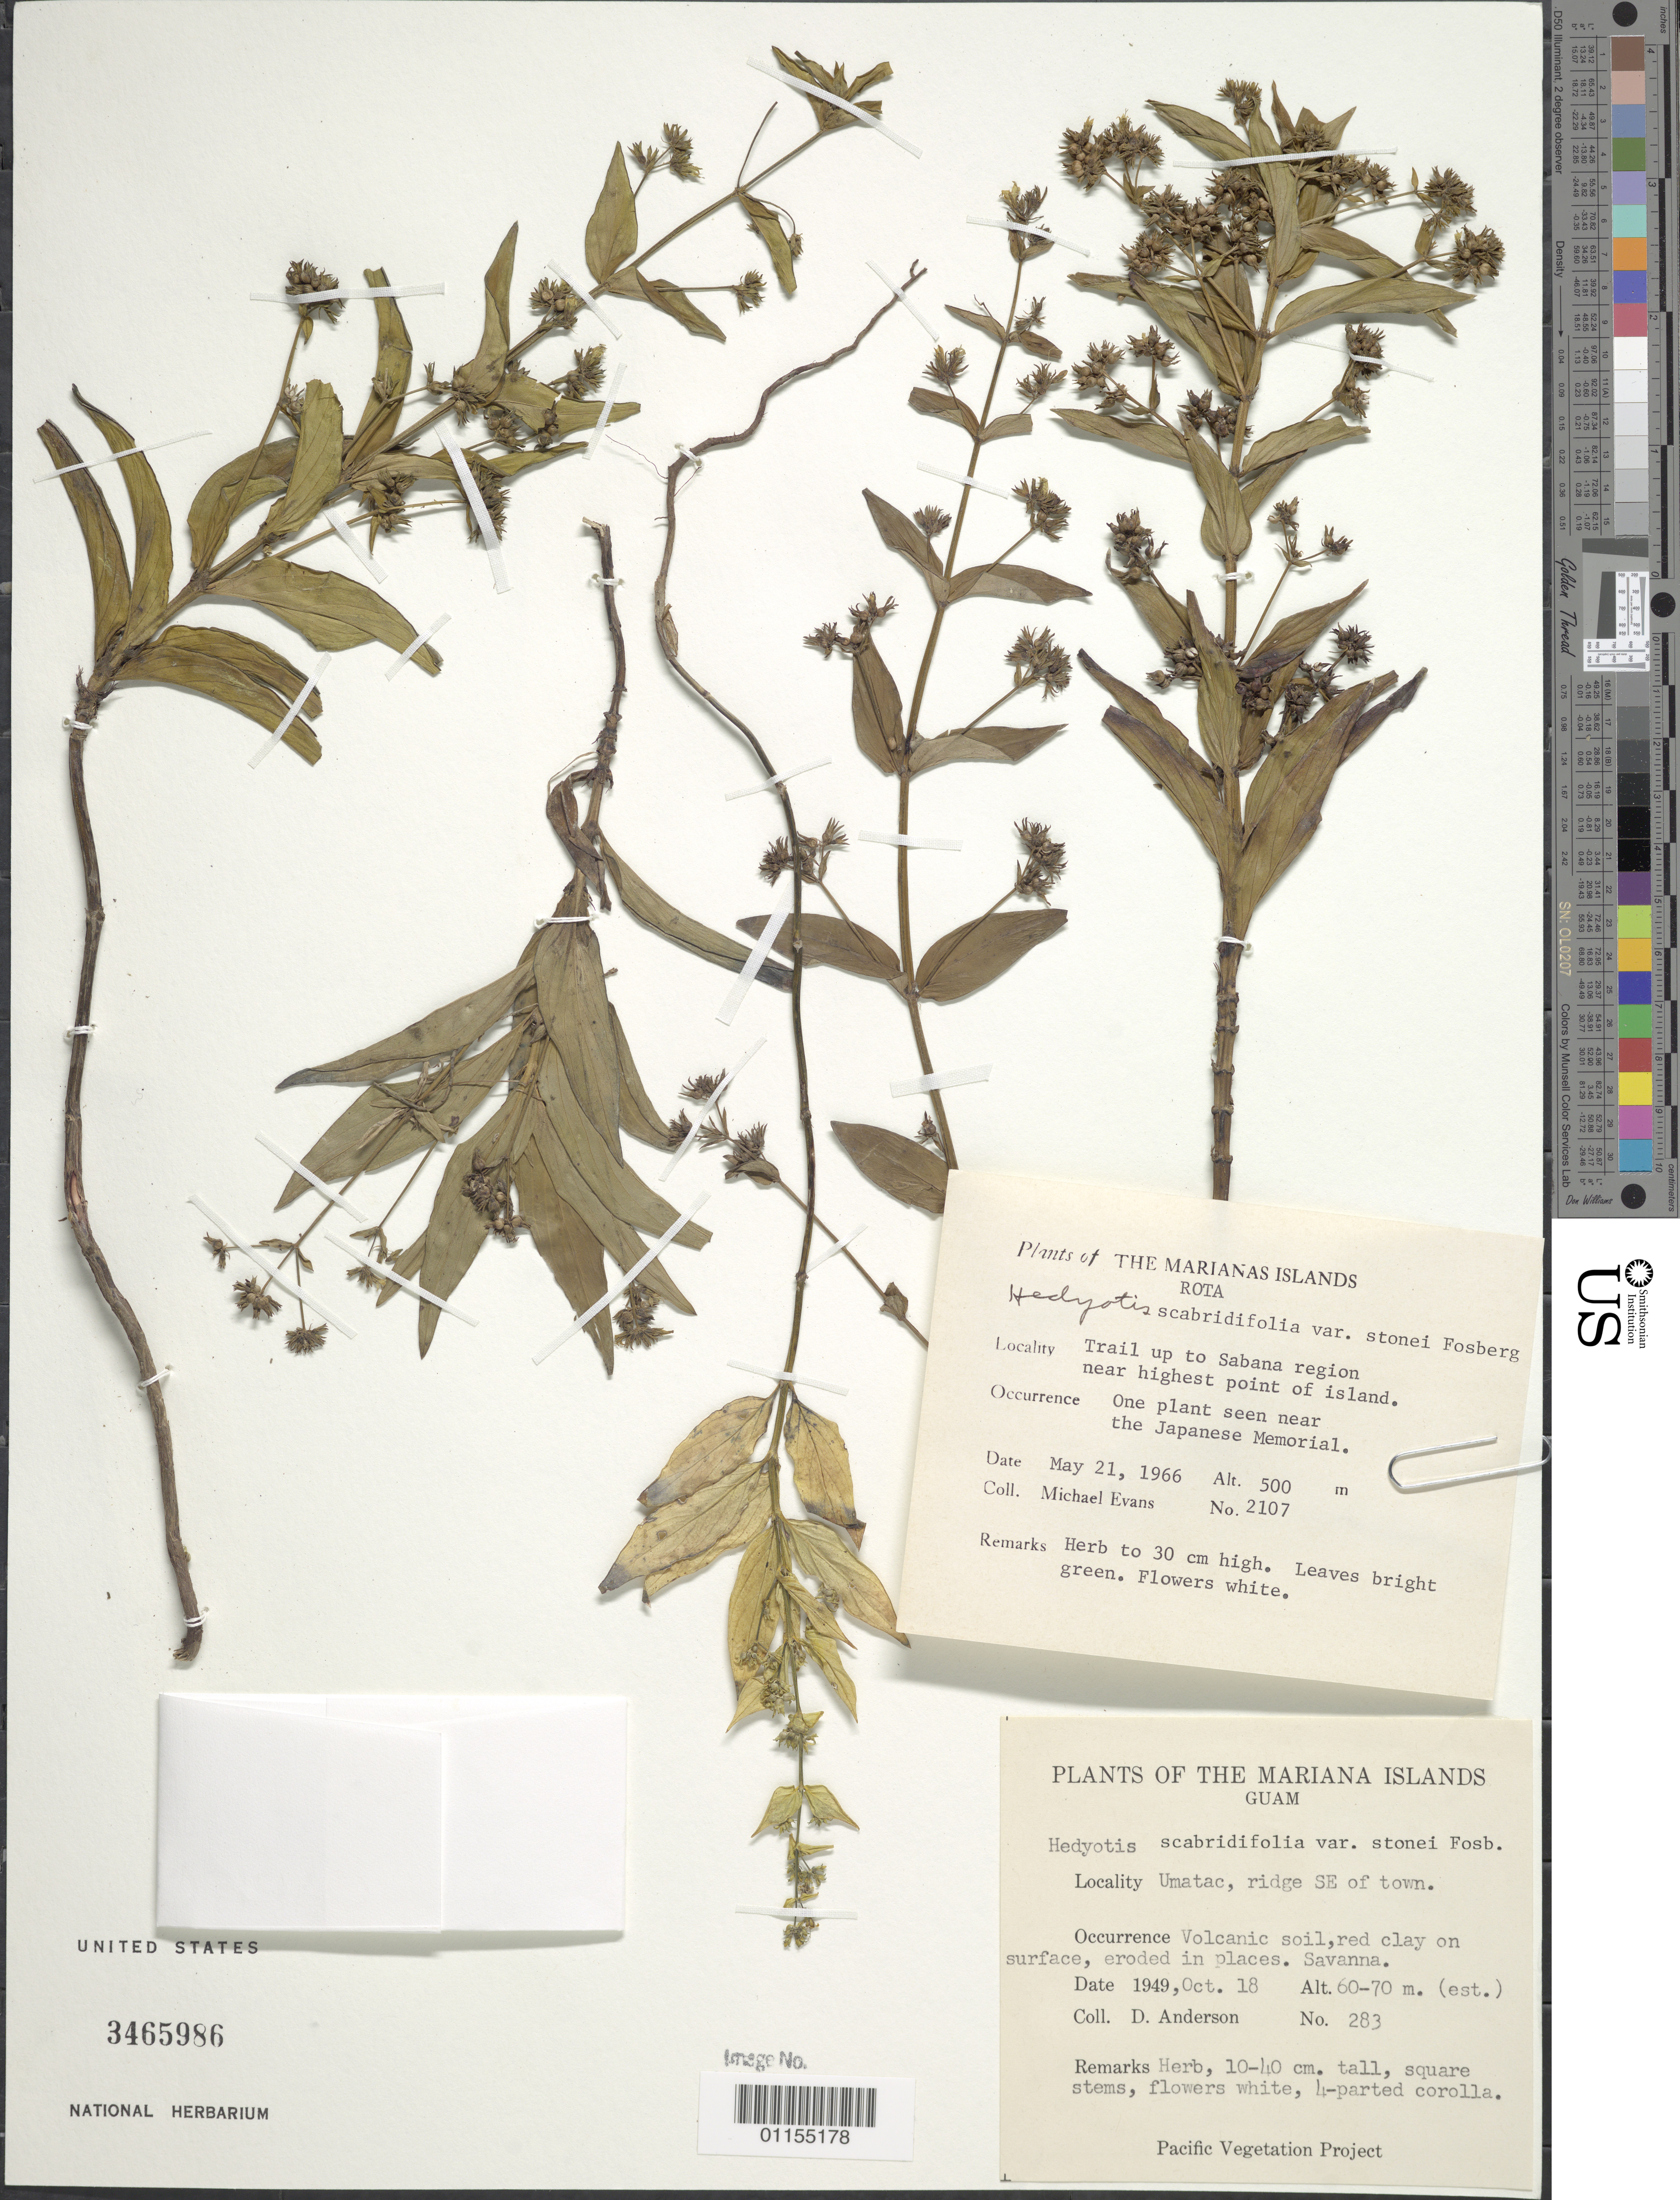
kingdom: Plantae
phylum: Tracheophyta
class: Magnoliopsida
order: Gentianales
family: Rubiaceae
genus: Hedyotis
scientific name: Hedyotis scabridifolia var. stonei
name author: Fosberg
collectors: D. Anderson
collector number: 283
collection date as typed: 18 Oct 1949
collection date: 1949-10-18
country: Guam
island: Guam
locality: Umatac. Ridge SE of town.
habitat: savanna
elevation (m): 60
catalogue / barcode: US 3465986